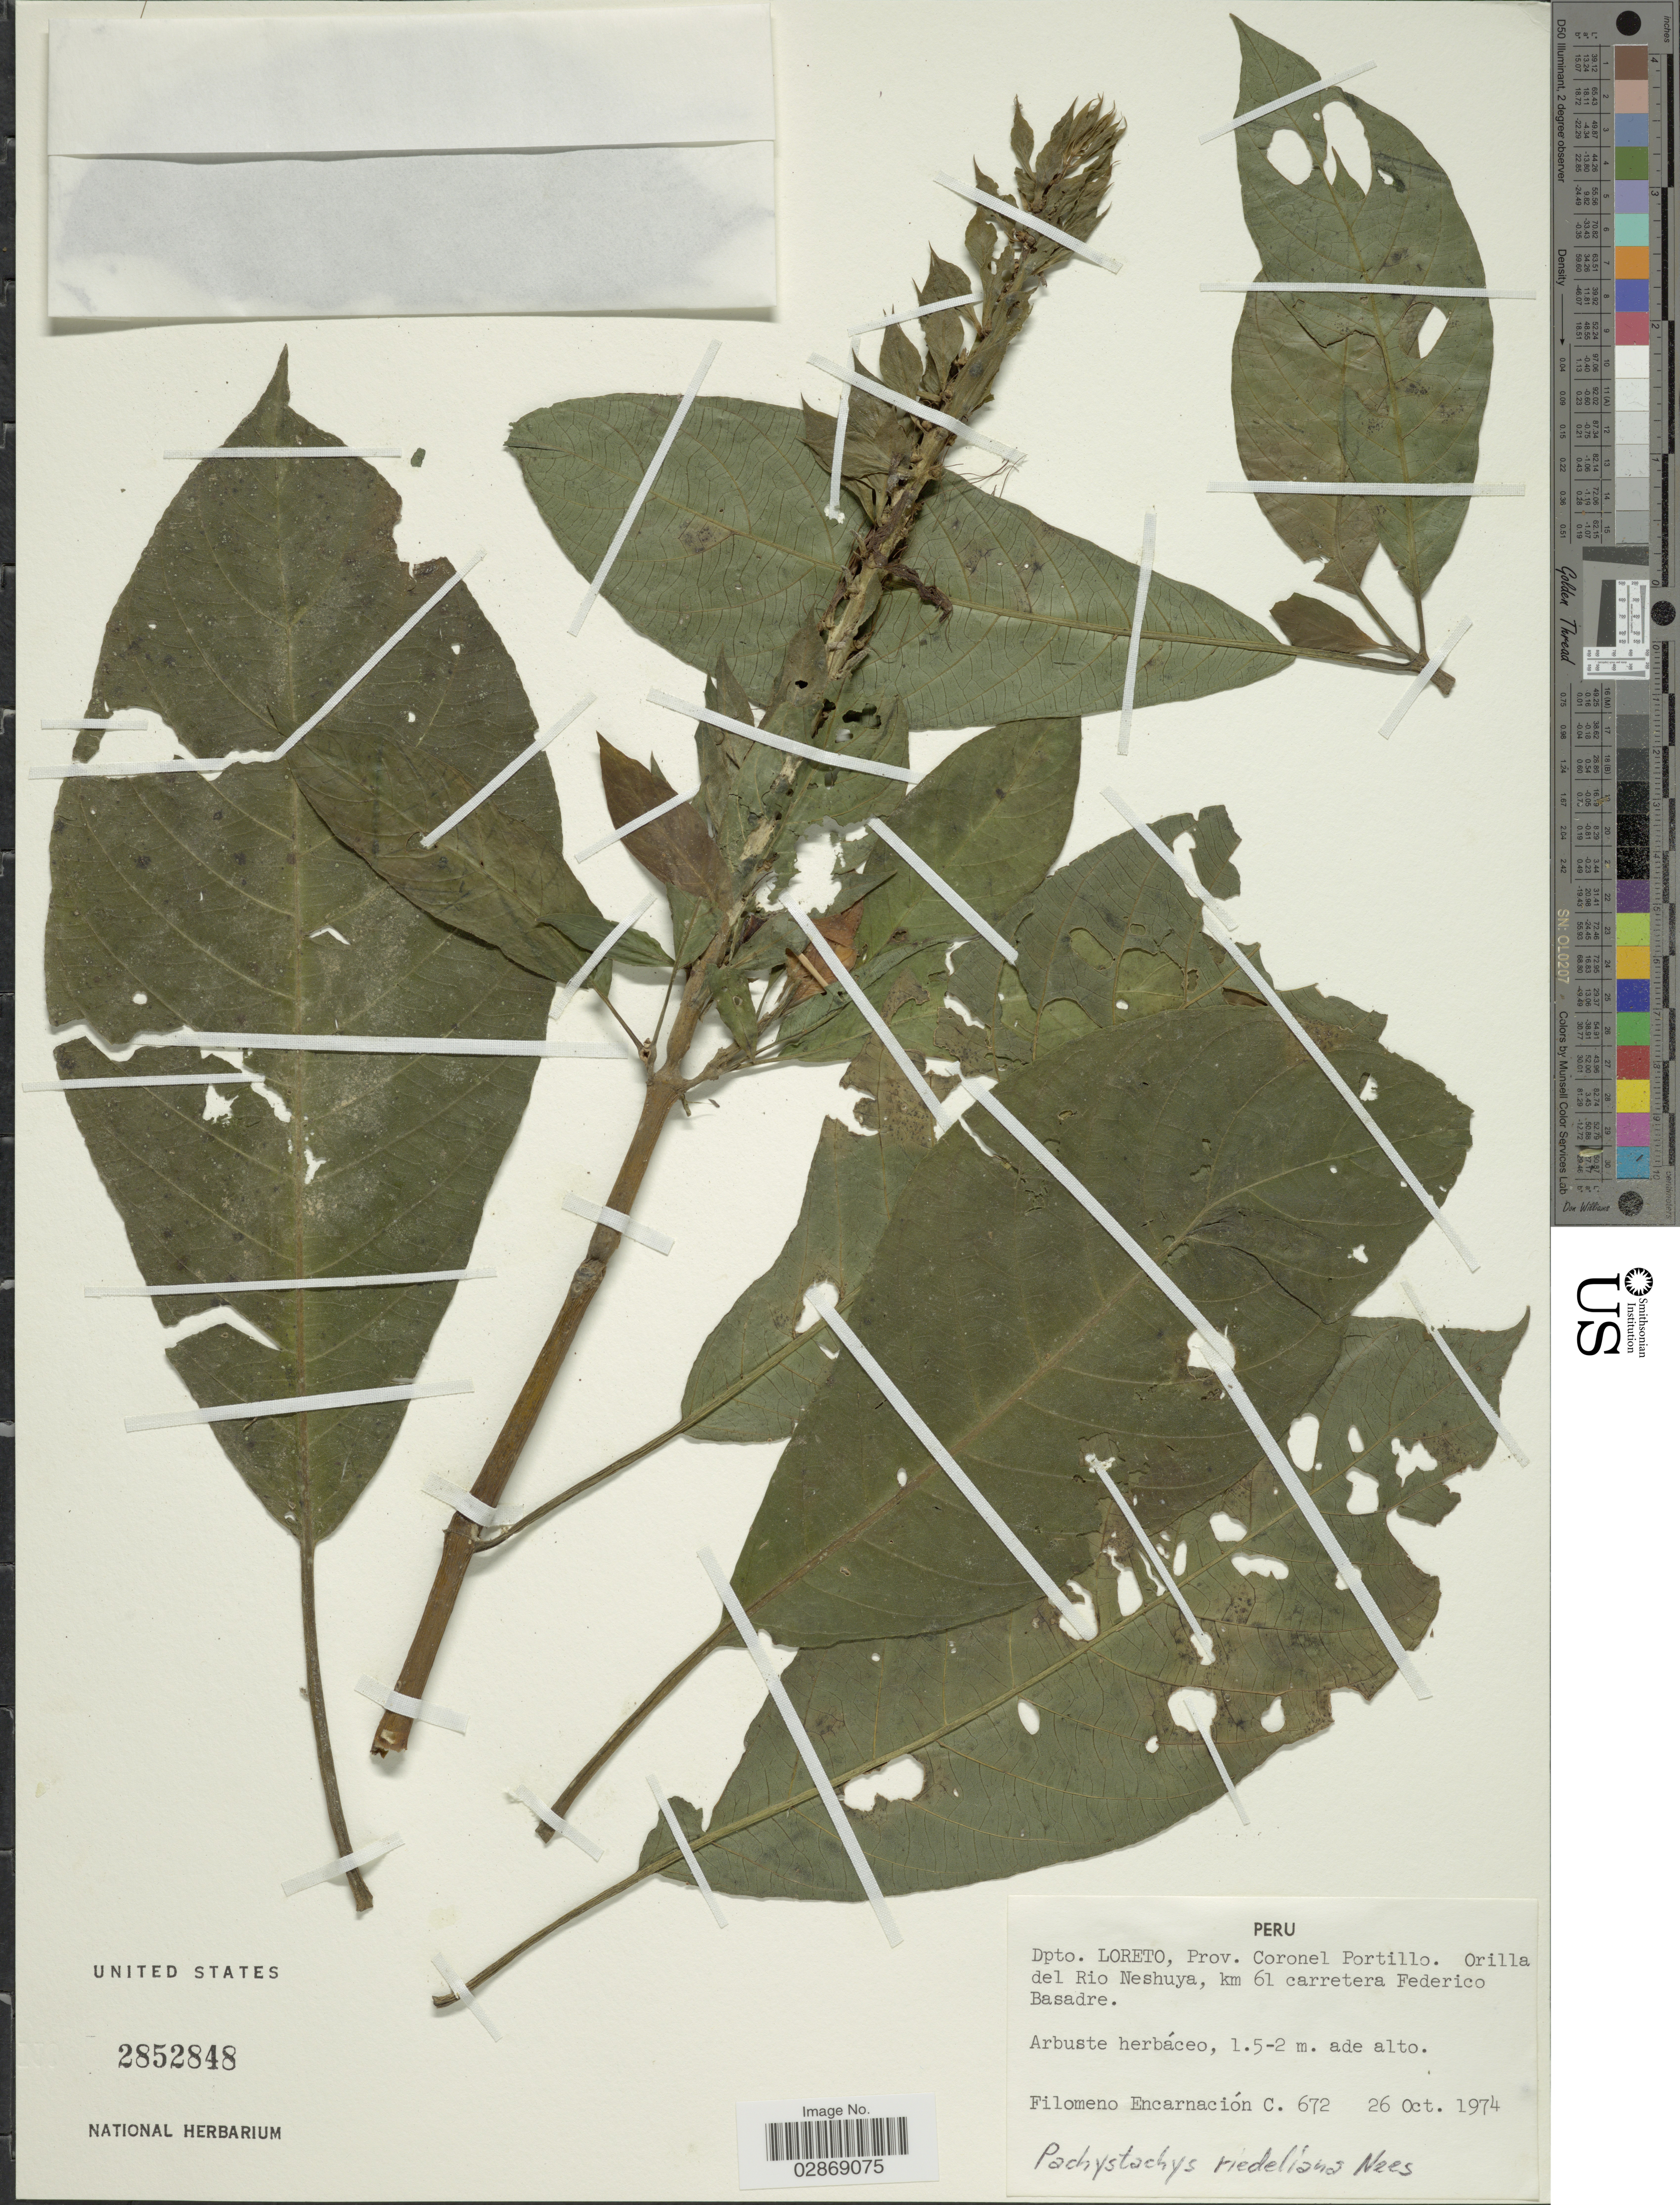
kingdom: Plantae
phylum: Tracheophyta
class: Magnoliopsida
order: Lamiales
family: Acanthaceae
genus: Pachystachys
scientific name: Pachystachys spicata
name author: (Ruiz & Pav.) Wassh.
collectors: F. Encarnación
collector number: C.672?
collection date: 1974-10-26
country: Peru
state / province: Loreto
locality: Dpto. Loreto, Prov. Coronel Portillo. Orilla del Rio Neshuya, km 61 carretera Federico Basadre.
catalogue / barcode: US 2852848